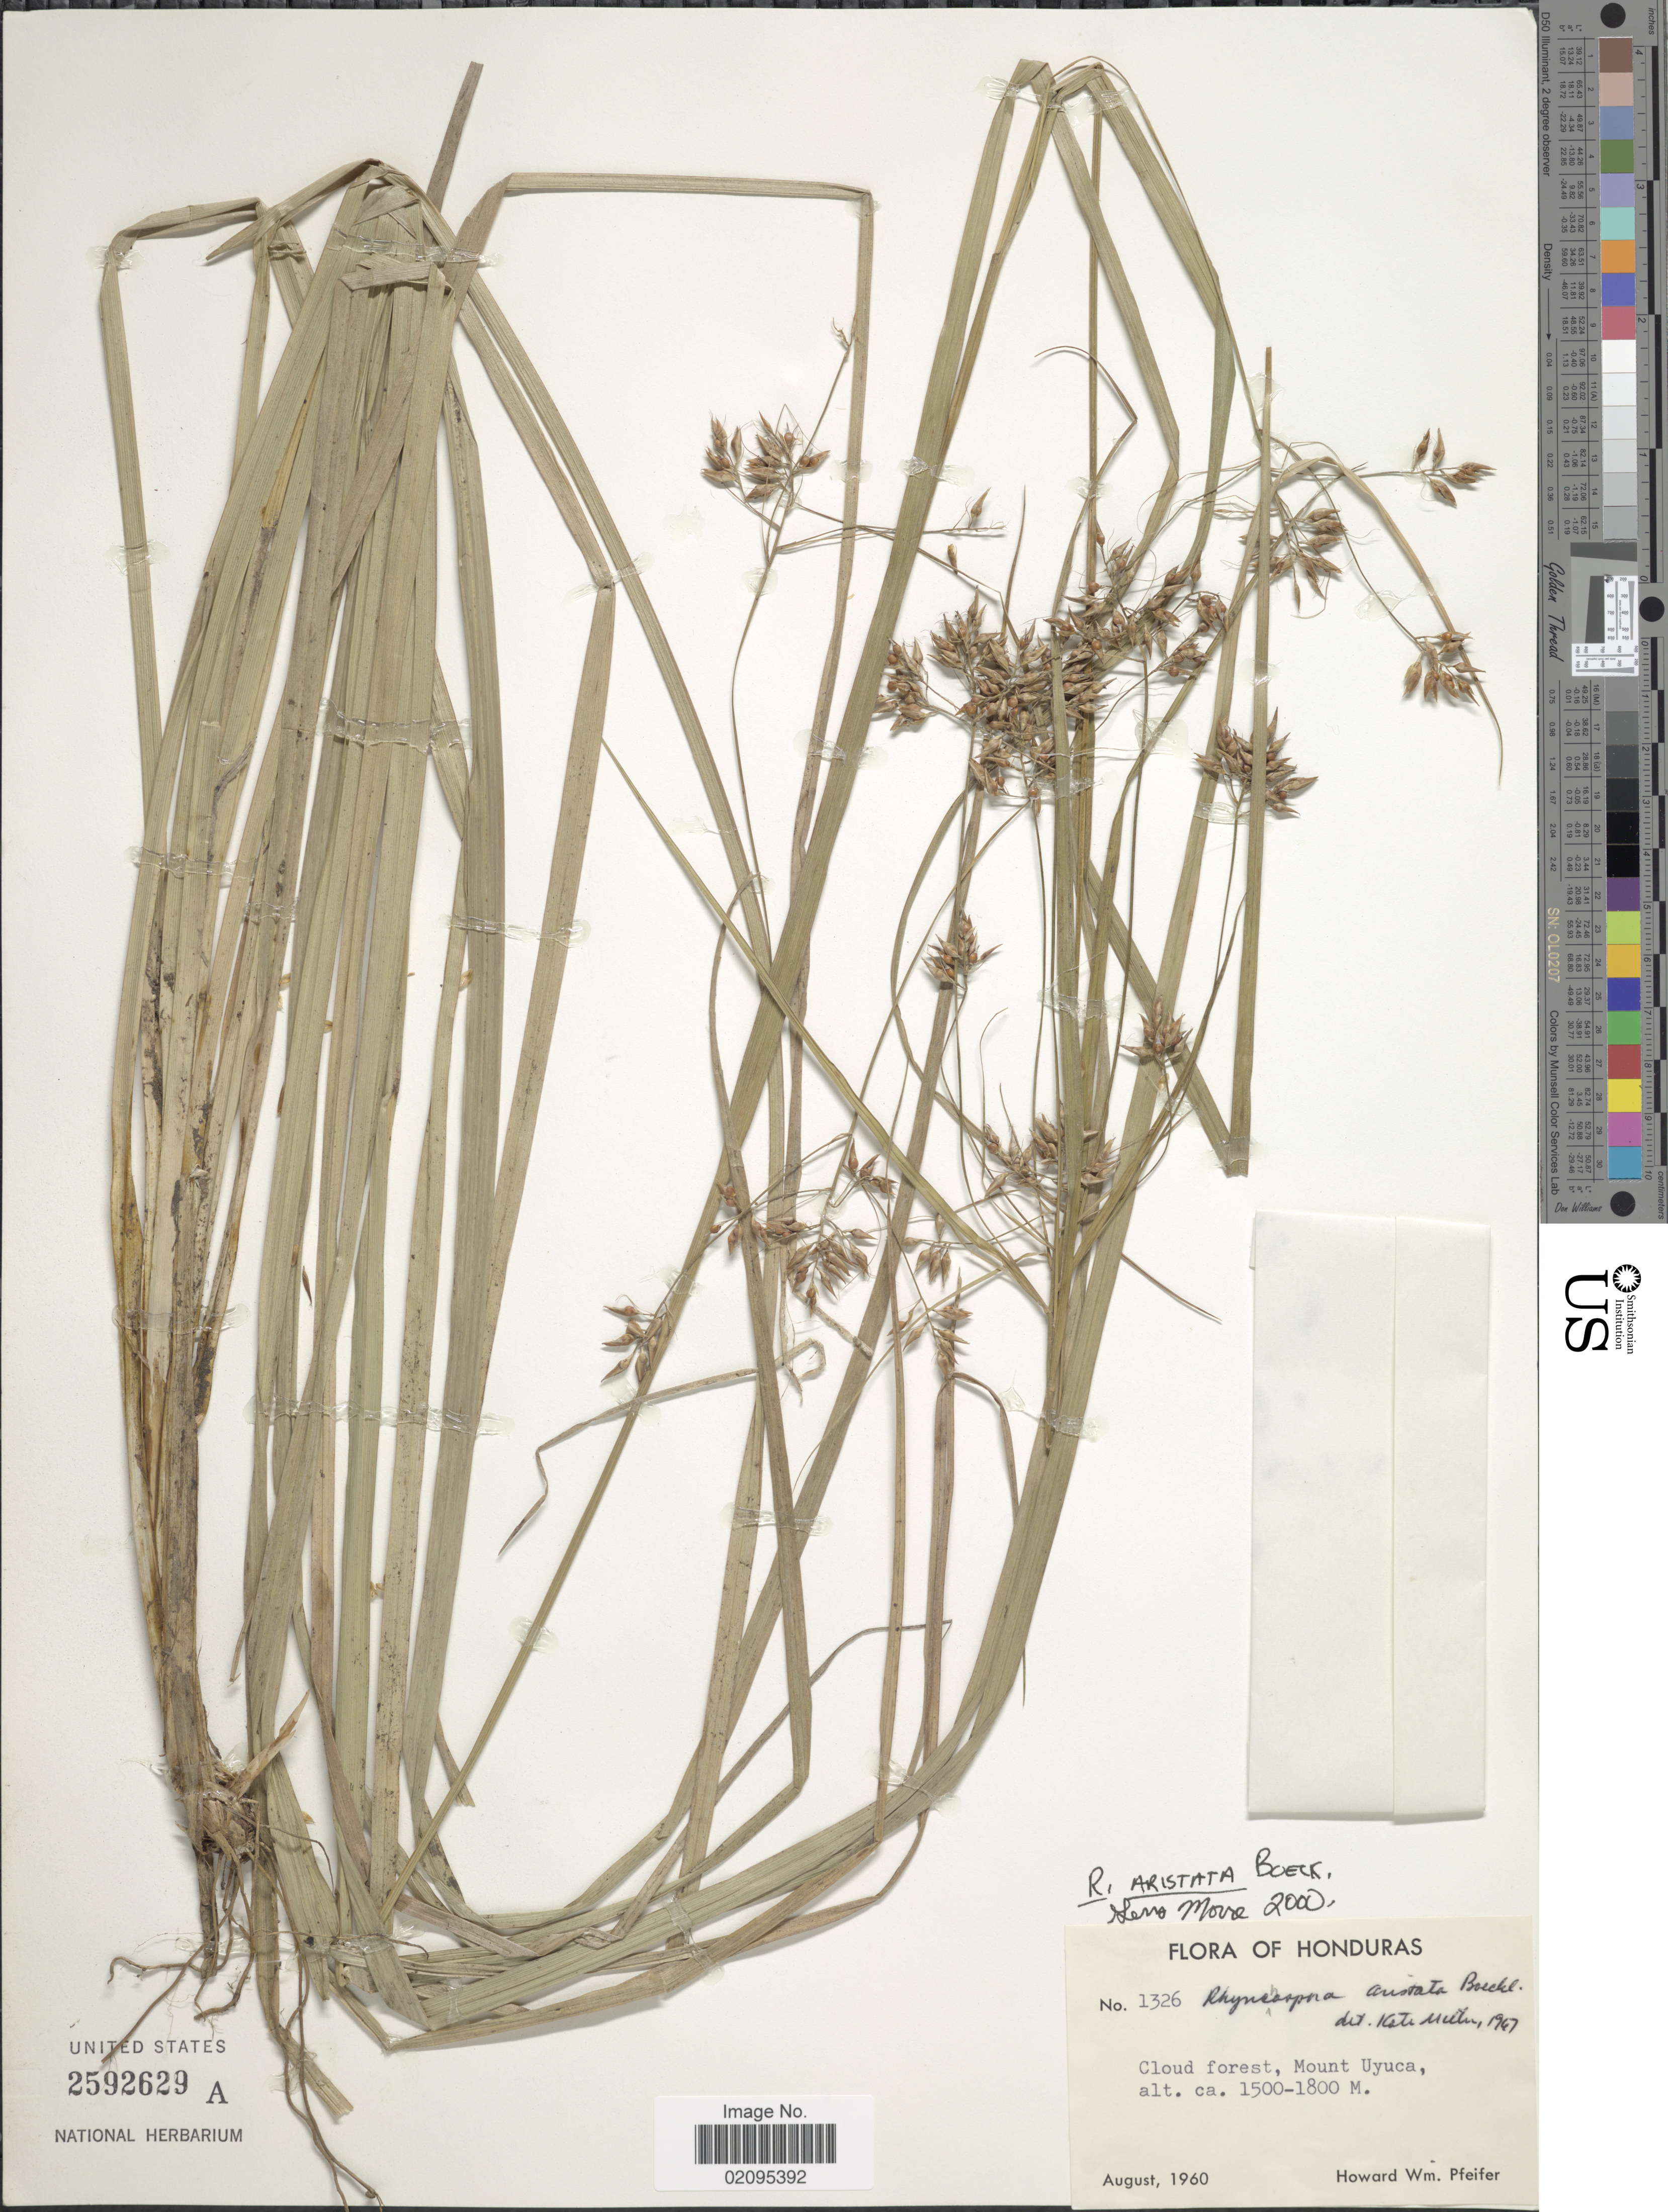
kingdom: Plantae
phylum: Tracheophyta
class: Liliopsida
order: Poales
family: Cyperaceae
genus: Rhynchospora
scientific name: Rhynchospora aristata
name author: Boeckeler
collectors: H. W. Pfeifer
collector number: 1326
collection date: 1960-08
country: Honduras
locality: Cloud forest, Mount Oyuca.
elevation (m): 1500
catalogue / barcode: US 2592629A